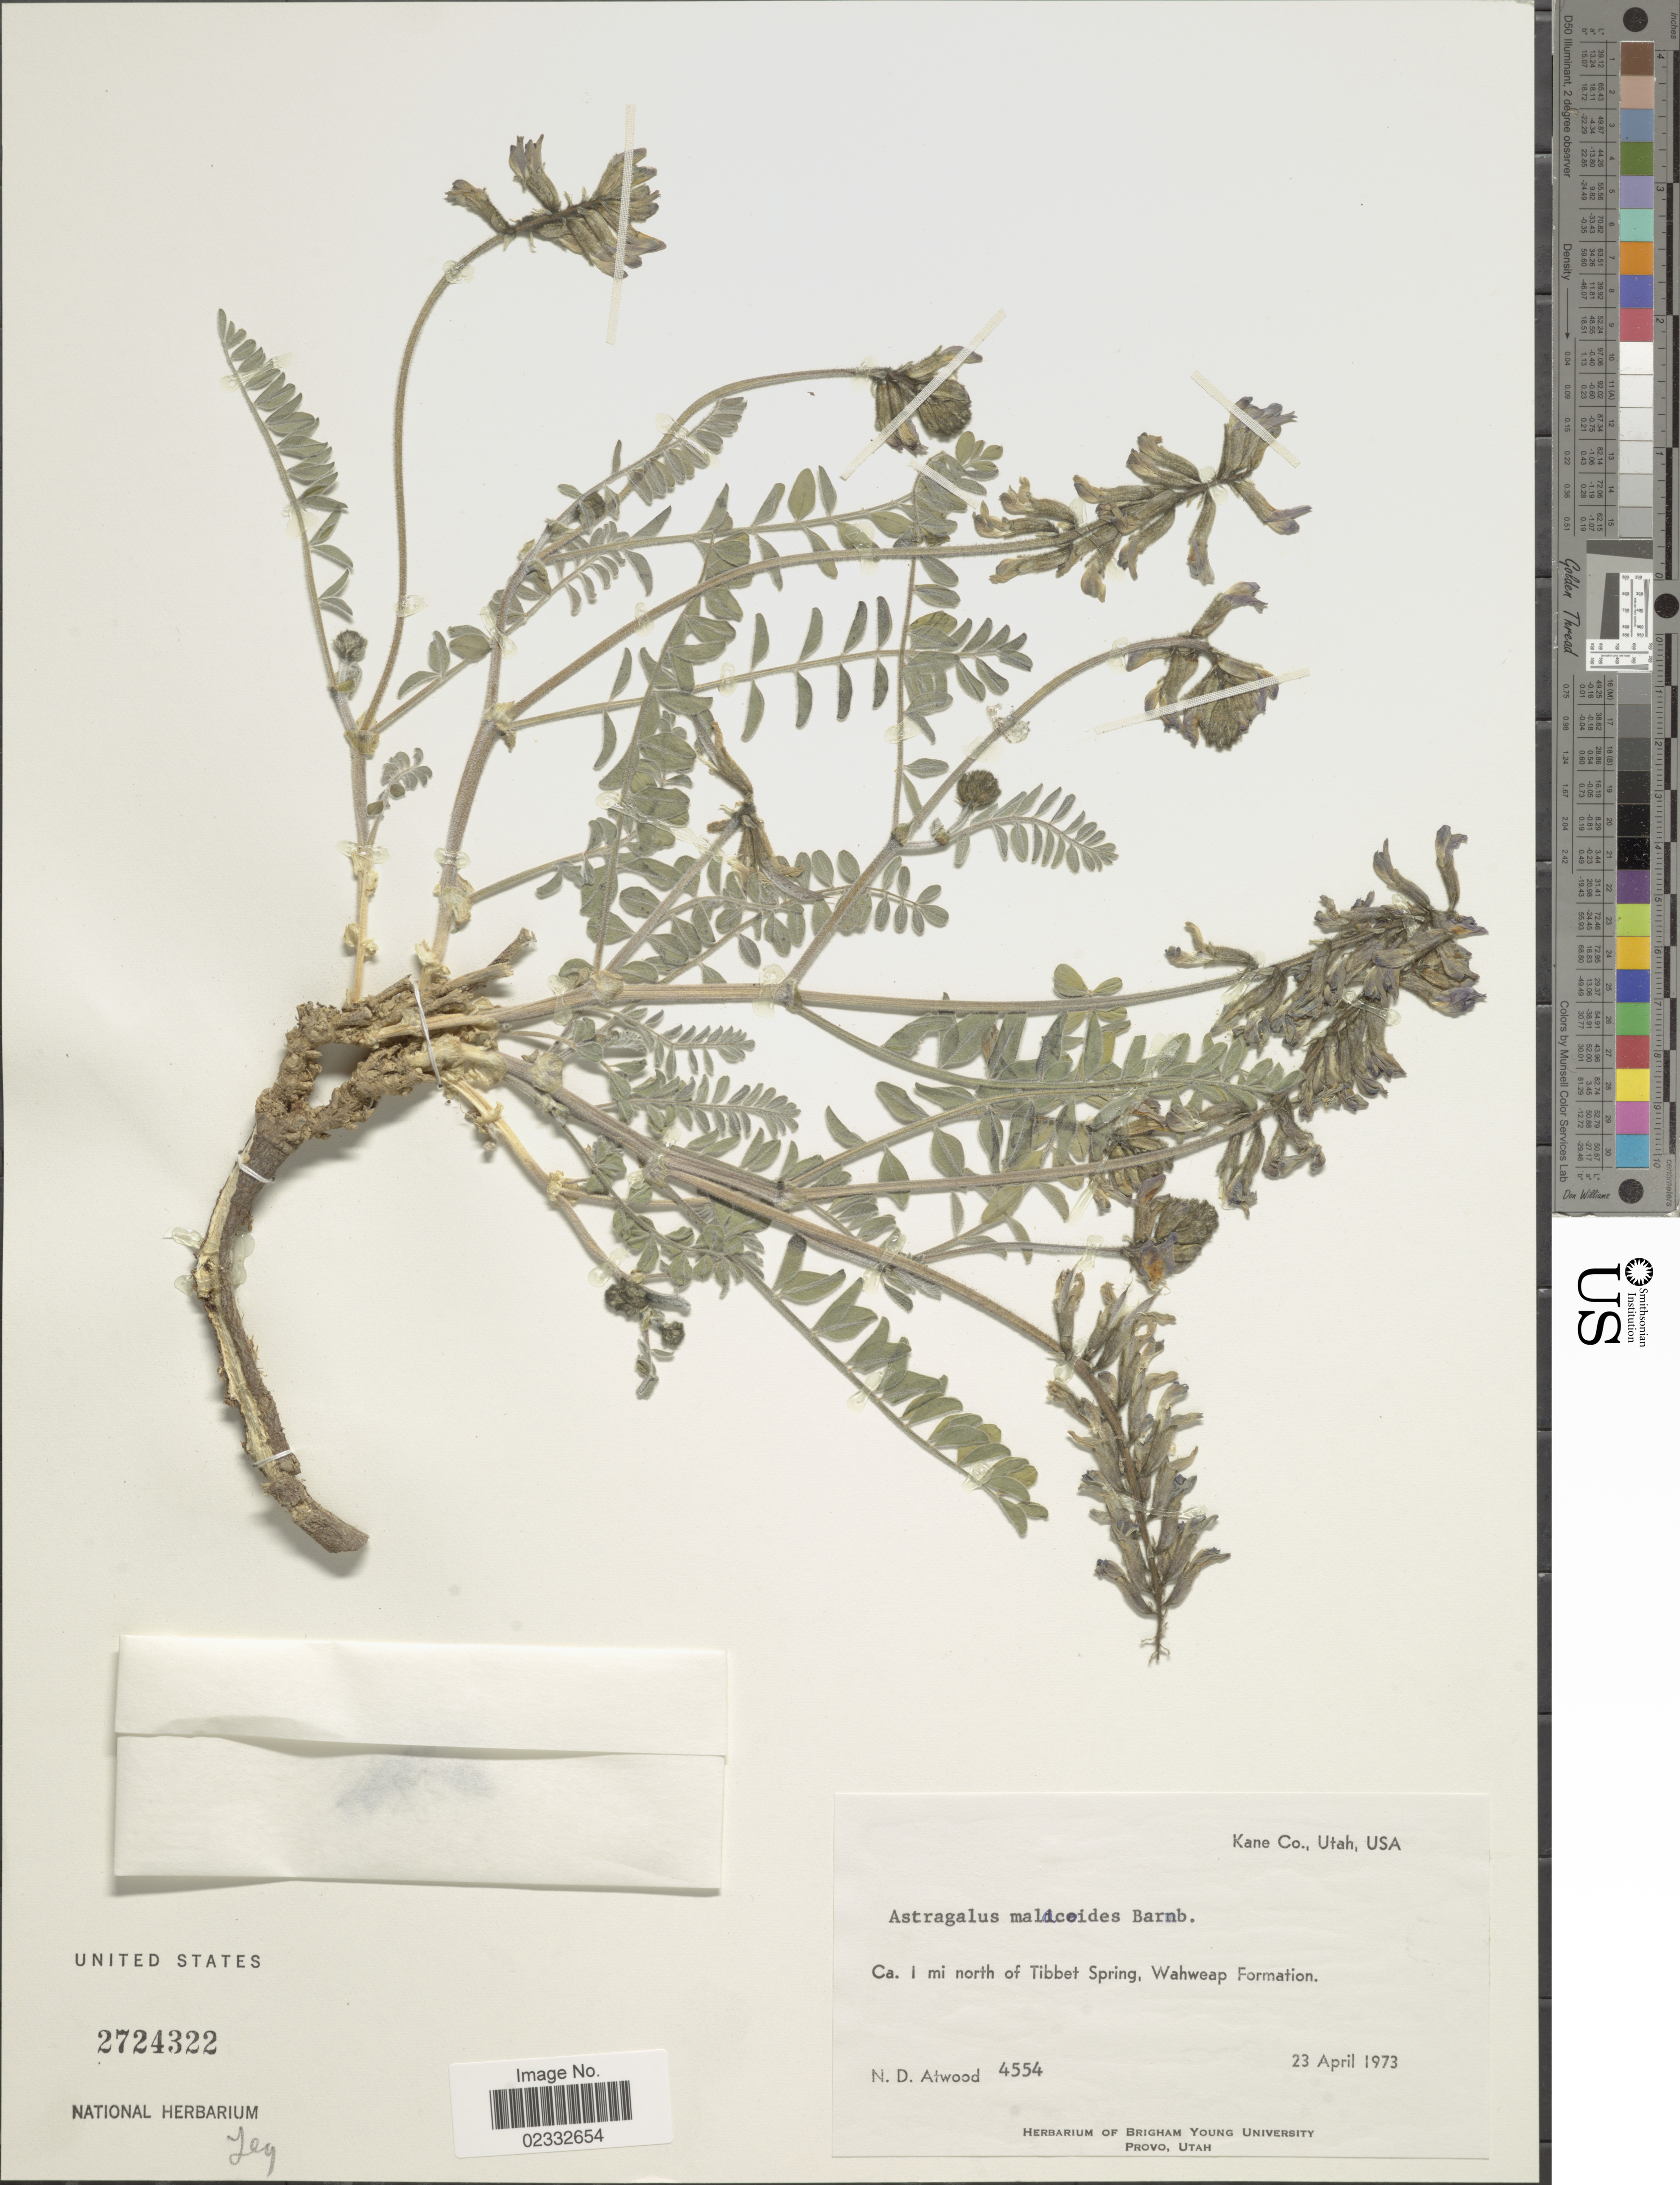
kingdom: Plantae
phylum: Tracheophyta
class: Magnoliopsida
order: Fabales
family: Fabaceae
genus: Astragalus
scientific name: Astragalus malacoides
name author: Barneby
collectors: N. Atwood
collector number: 4554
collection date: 1973-04-23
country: United States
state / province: Utah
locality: Kane Co. Ca. 1 mi north of Tibbett Spromg, Wahweap Formation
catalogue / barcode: US 2724322